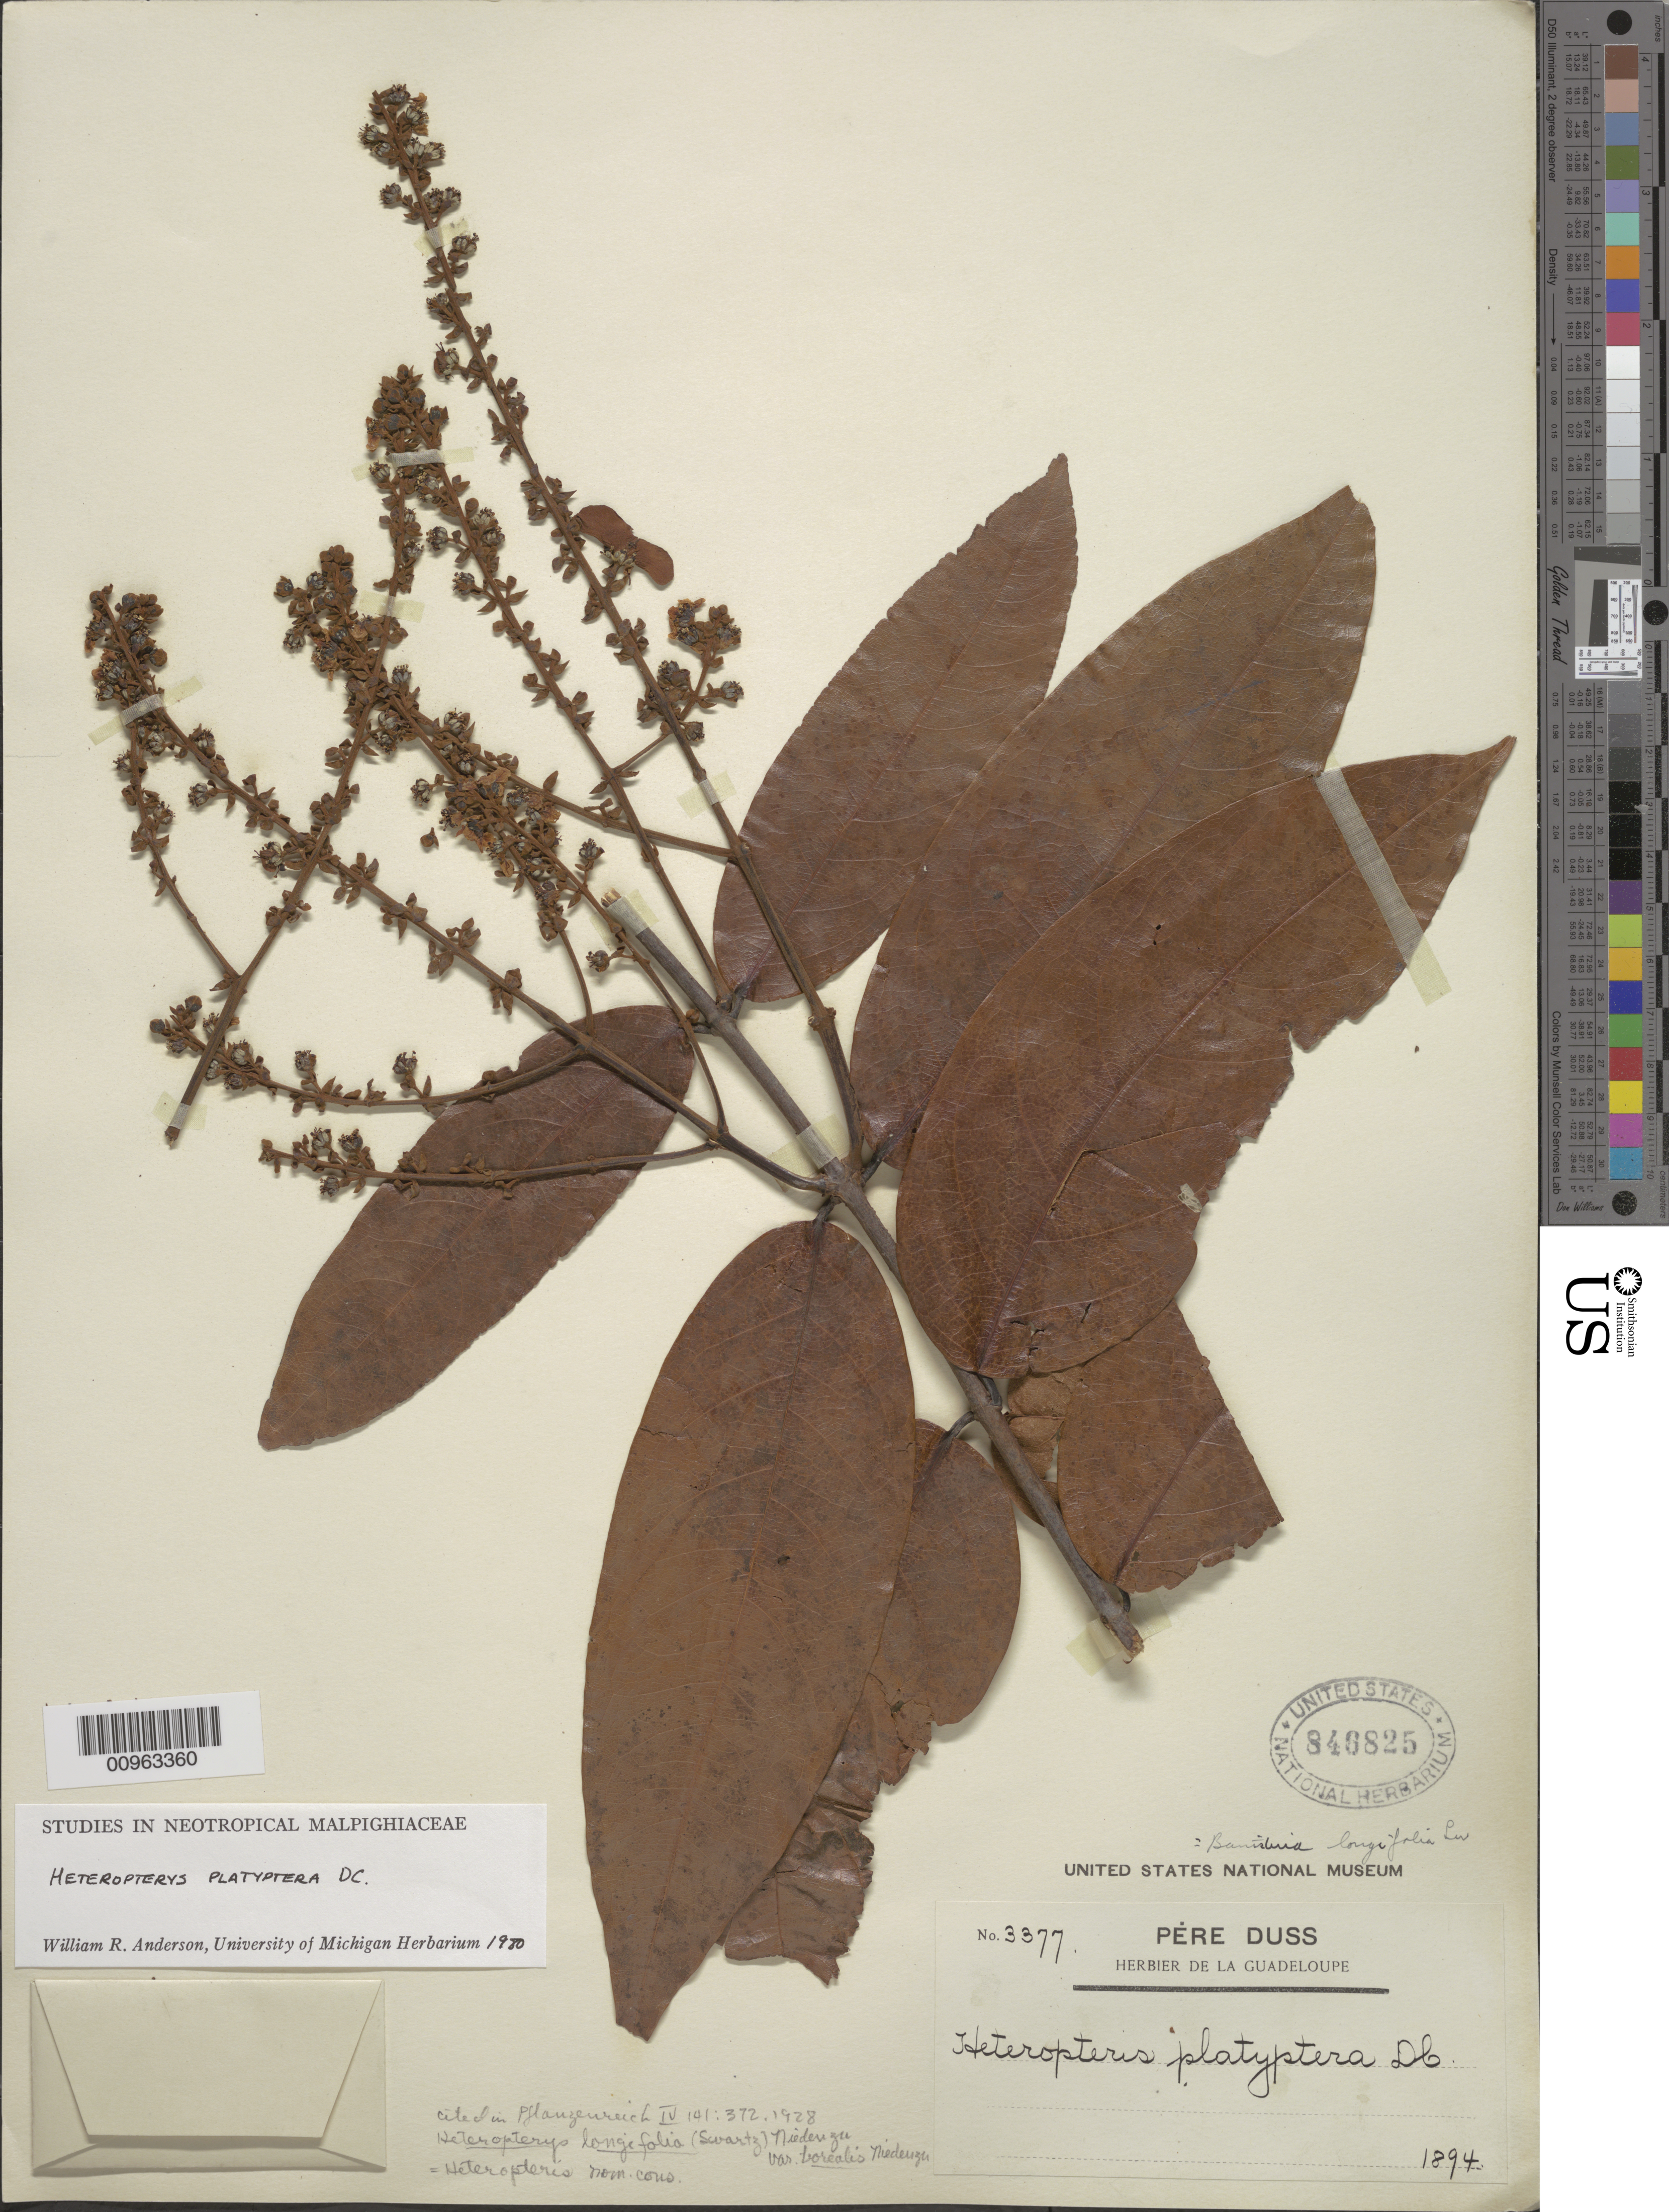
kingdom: Plantae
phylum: Tracheophyta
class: Magnoliopsida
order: Malpighiales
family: Malpighiaceae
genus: Heteropterys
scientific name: Heteropterys platyptera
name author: DC.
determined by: Anderson, W. R., (MICH), University of Michigan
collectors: Père Duss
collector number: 3377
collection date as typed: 1894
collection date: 1894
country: Guadeloupe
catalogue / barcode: US 846825